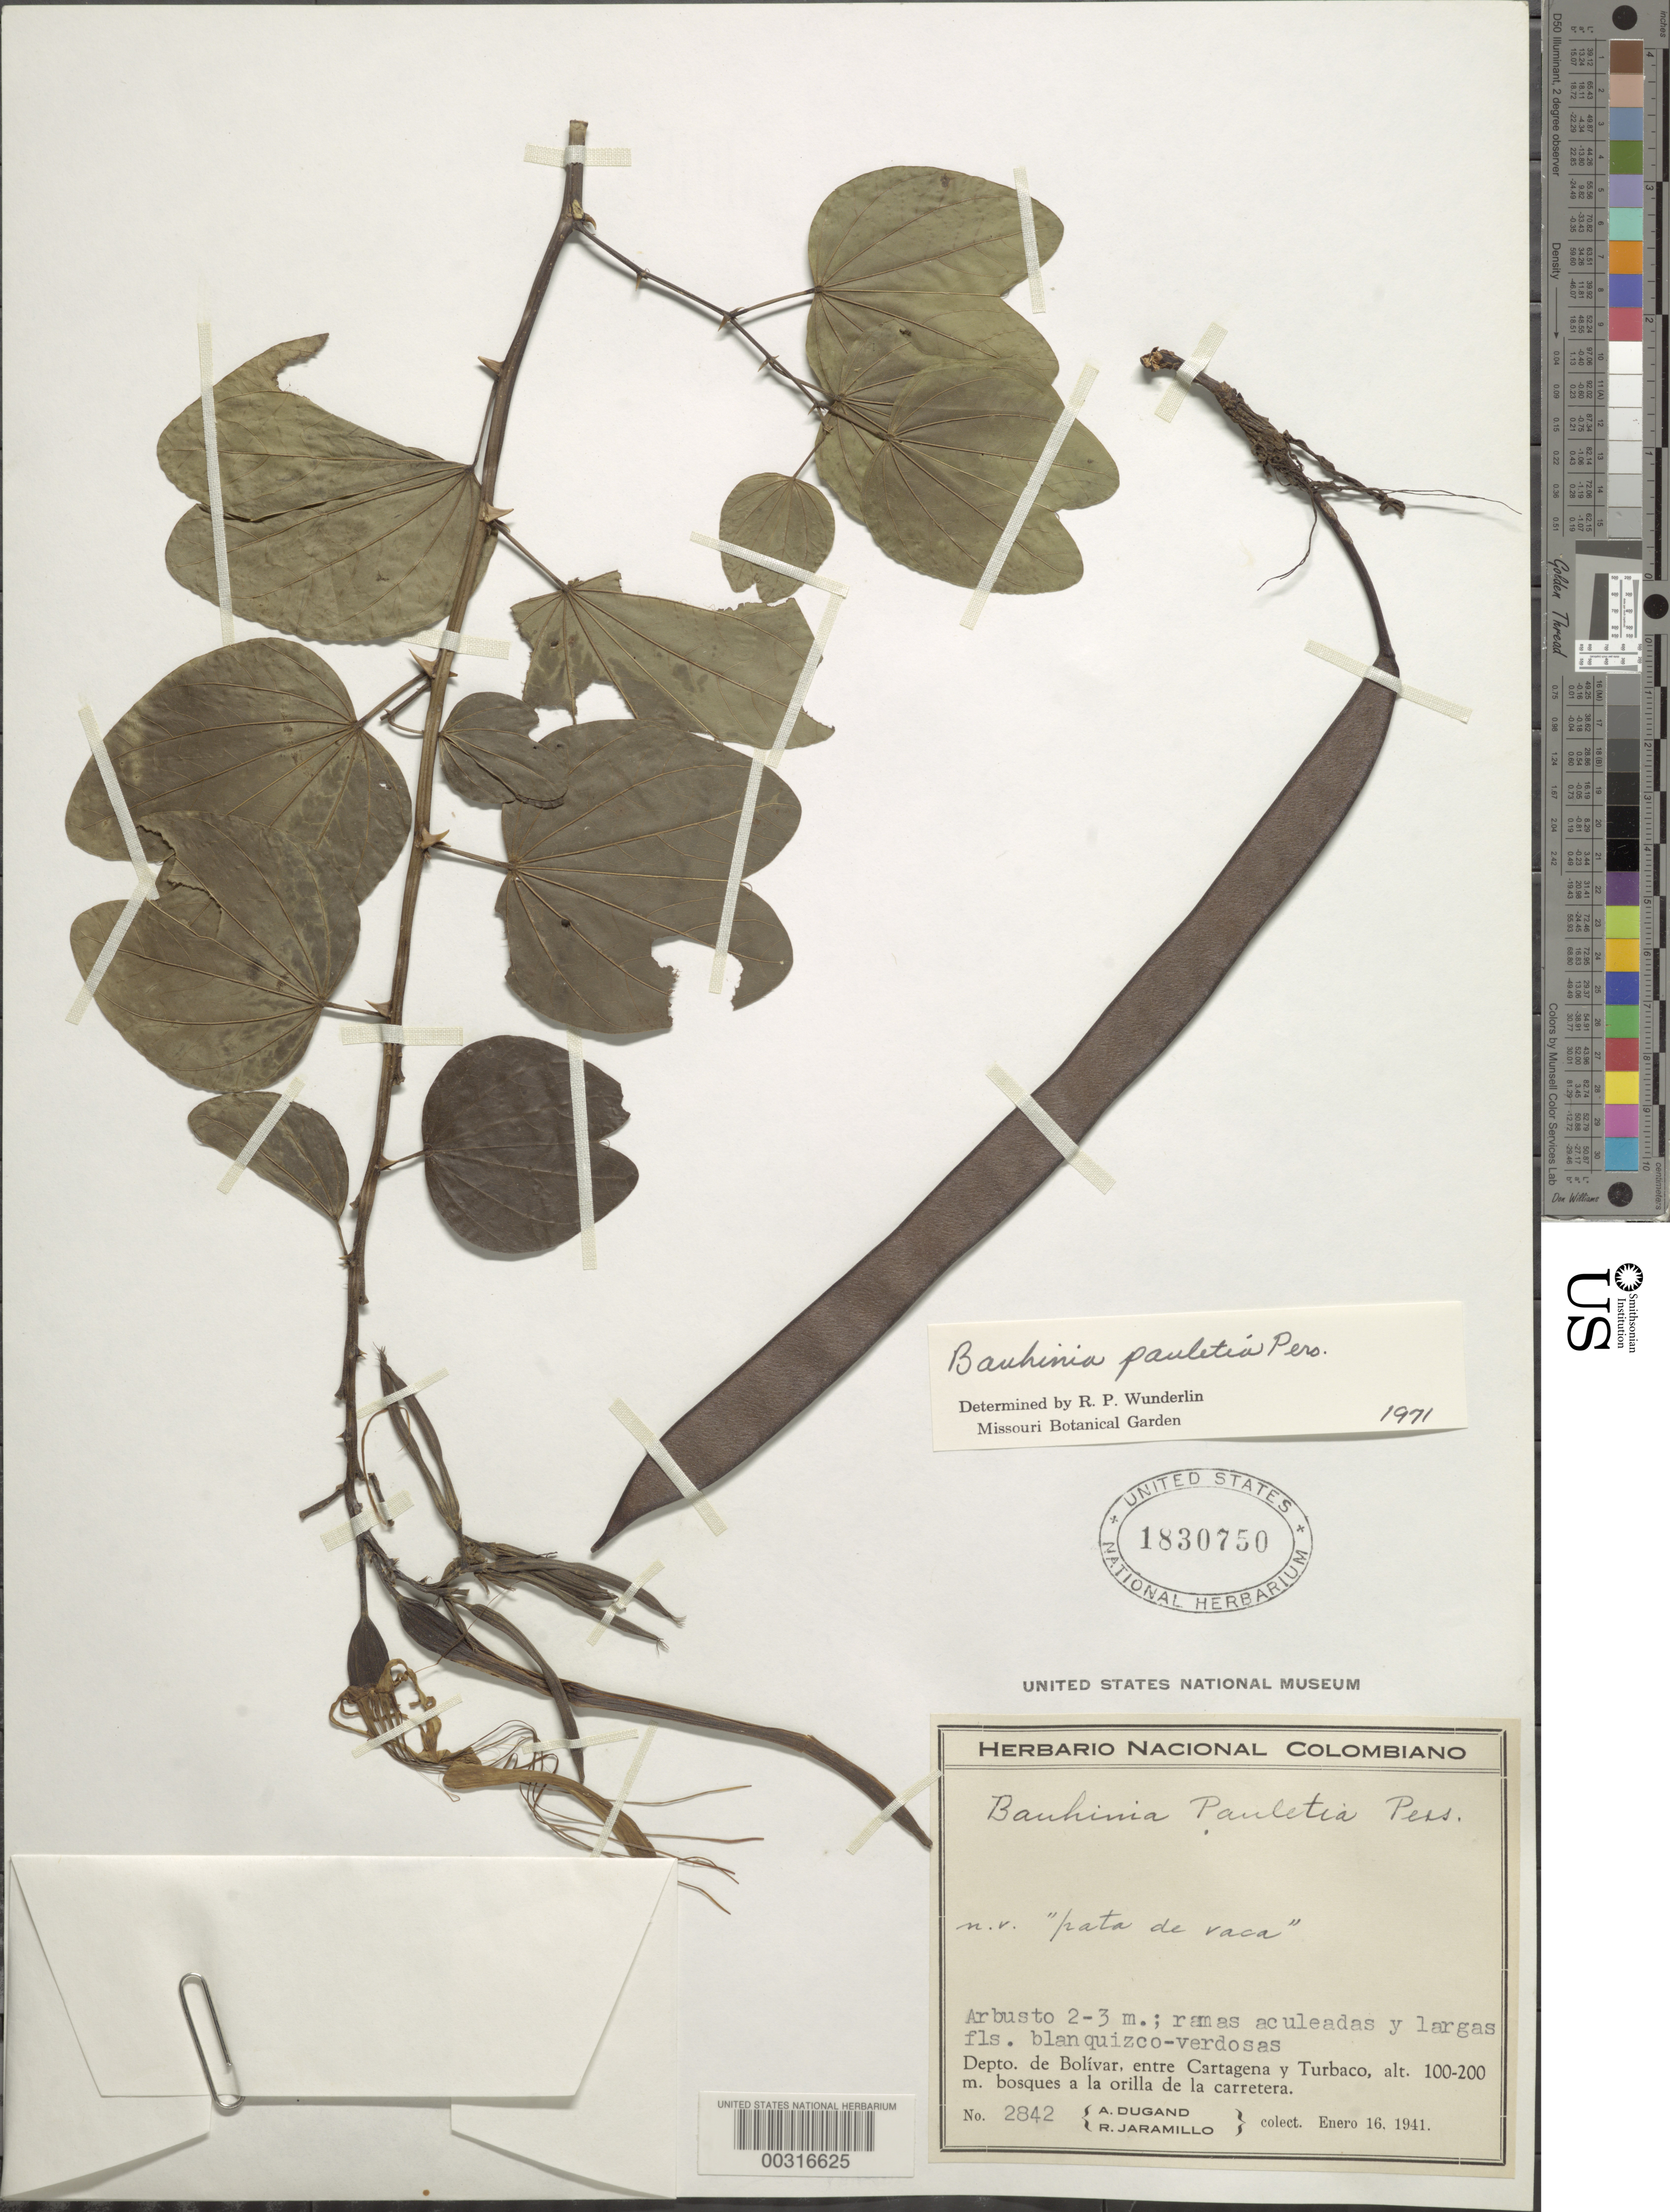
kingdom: Plantae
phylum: Tracheophyta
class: Magnoliopsida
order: Fabales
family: Fabaceae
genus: Bauhinia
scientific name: Bauhinia pauletia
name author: Pers.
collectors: A. Dugand G.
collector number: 2842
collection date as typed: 16 Jan 1941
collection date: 1941-01-16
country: Colombia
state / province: Bolívar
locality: Between Cartagena and Turbaco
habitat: Forest at the edge of the road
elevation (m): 100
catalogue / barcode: US 1830750